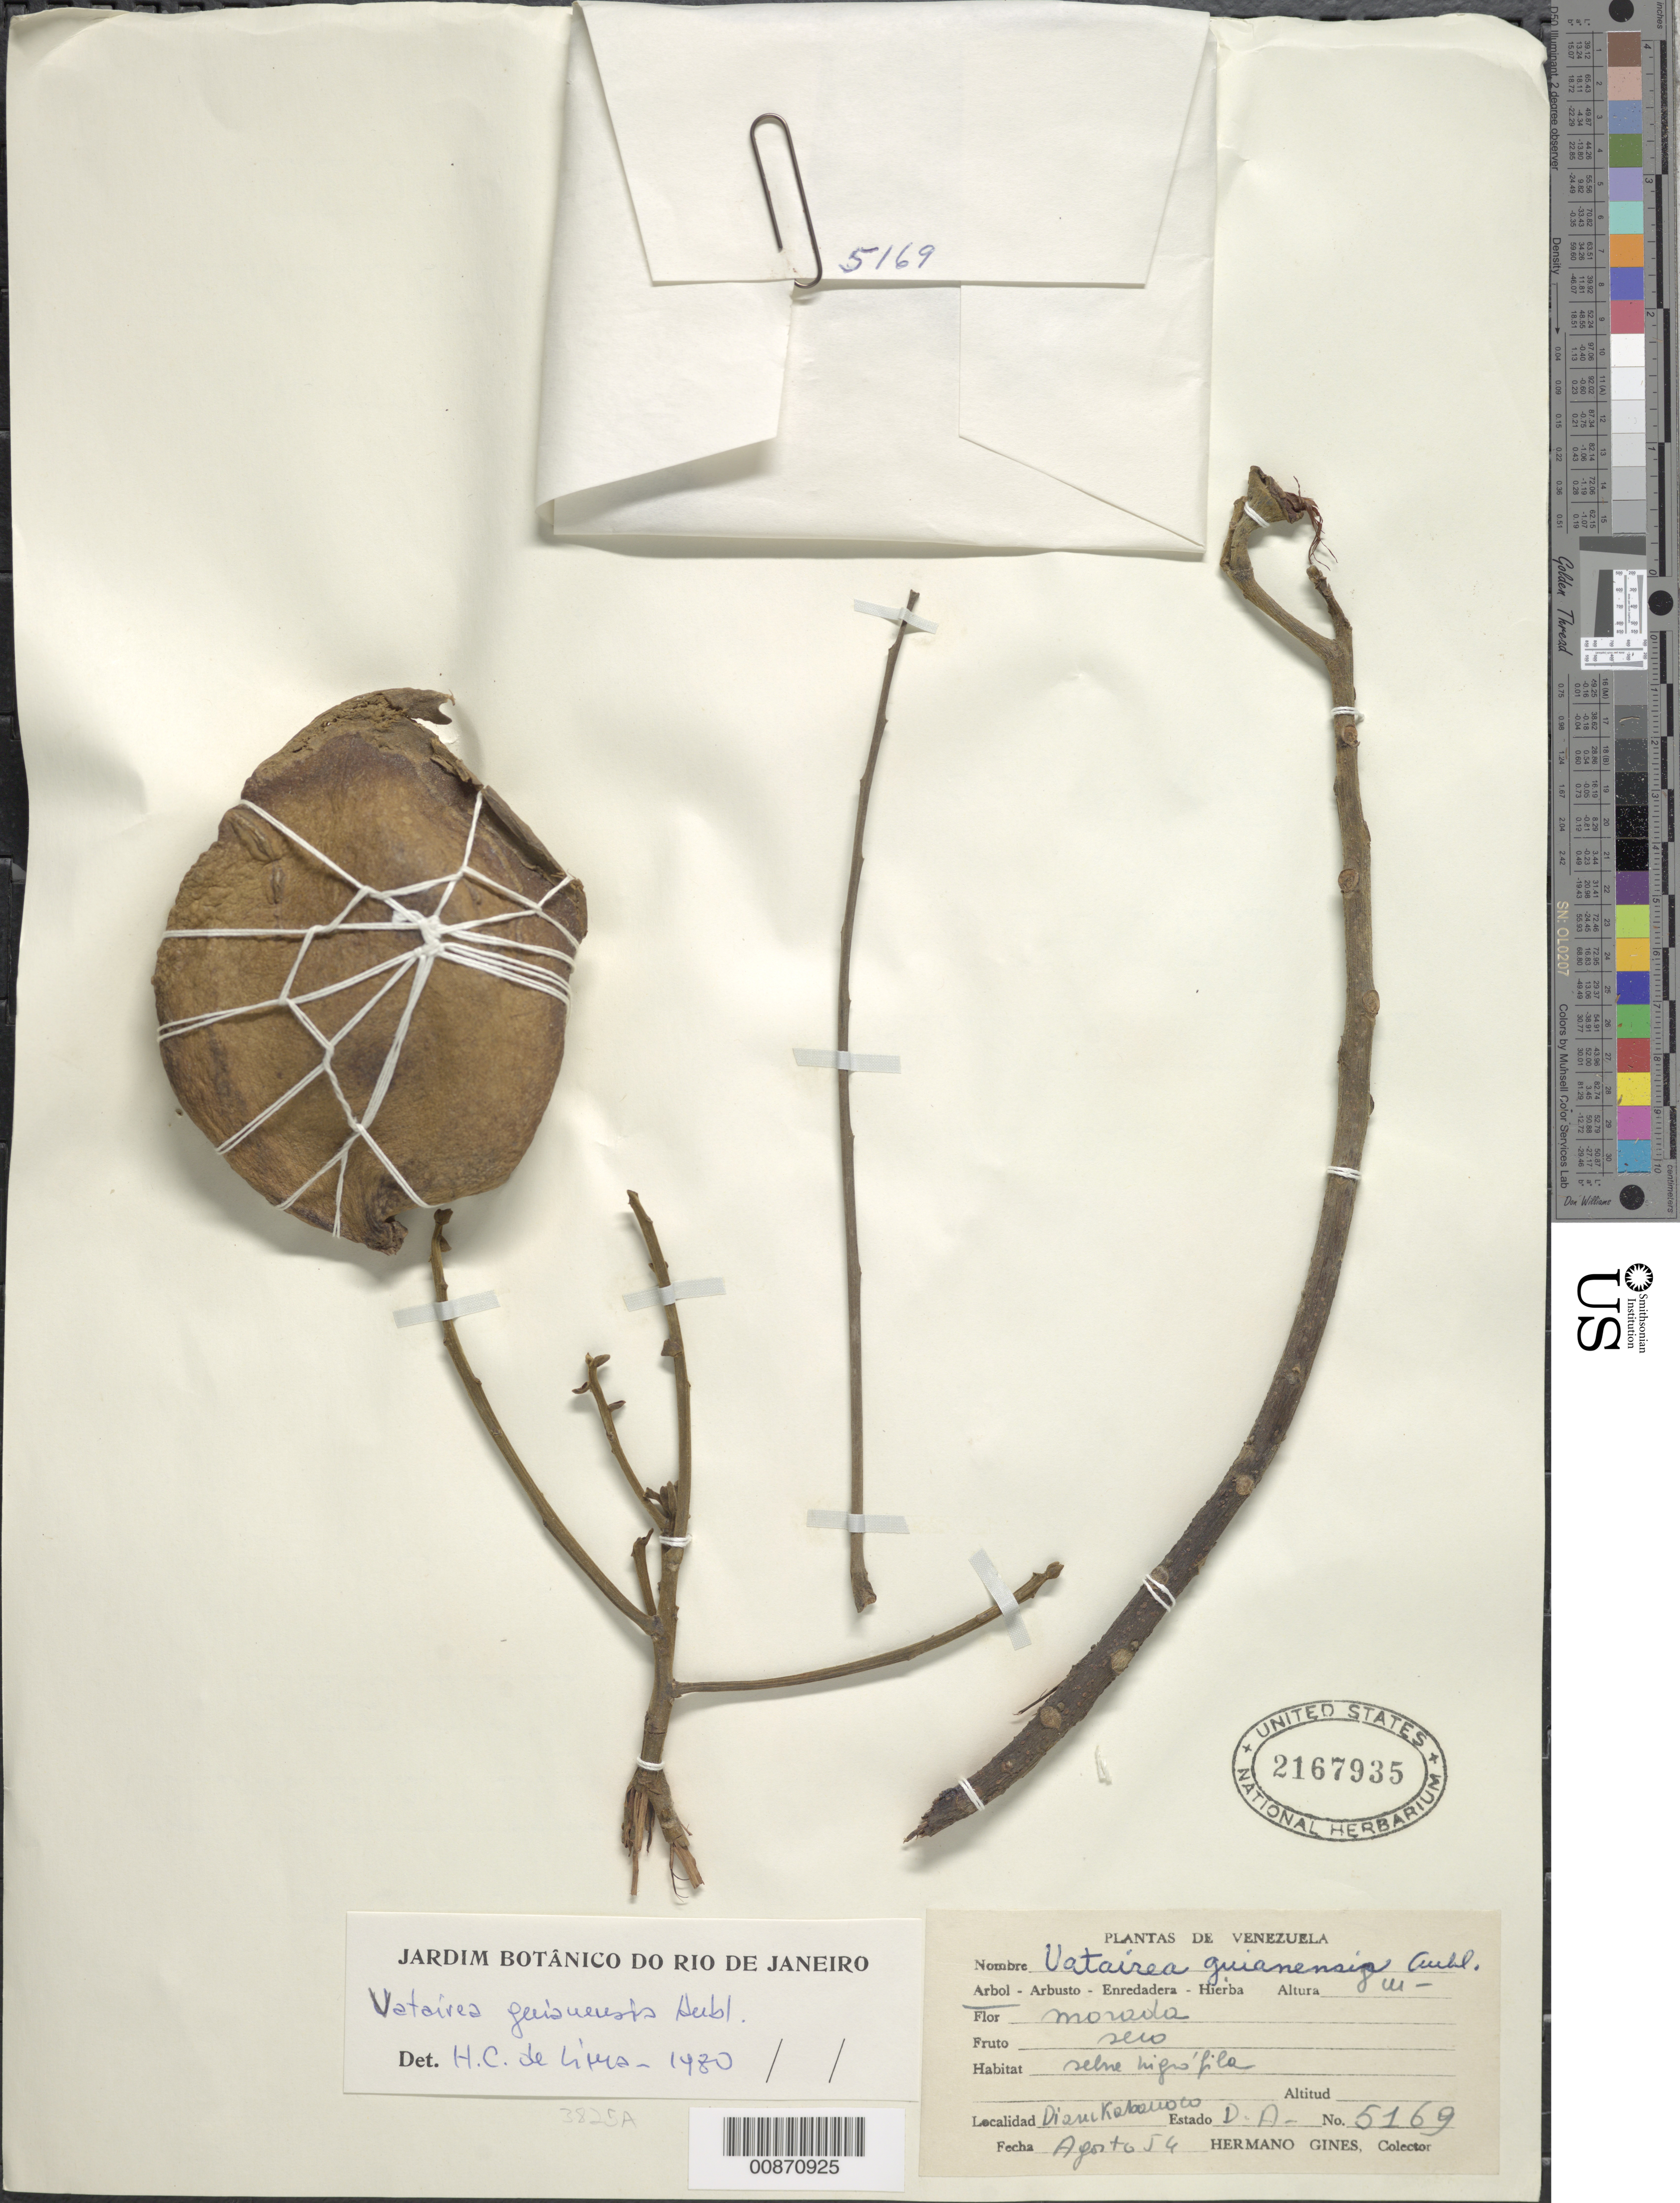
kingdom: Plantae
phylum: Tracheophyta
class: Magnoliopsida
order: Fabales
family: Fabaceae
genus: Vatairea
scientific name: Vatairea guianensis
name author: Aubl.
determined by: Lima, H. C. de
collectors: H. Gines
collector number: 5169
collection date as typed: Aug-54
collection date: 1954-08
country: Venezuela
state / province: Delta Amacuro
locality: Caño Diarukabanoco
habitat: Selva higrofila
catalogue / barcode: US 2167935